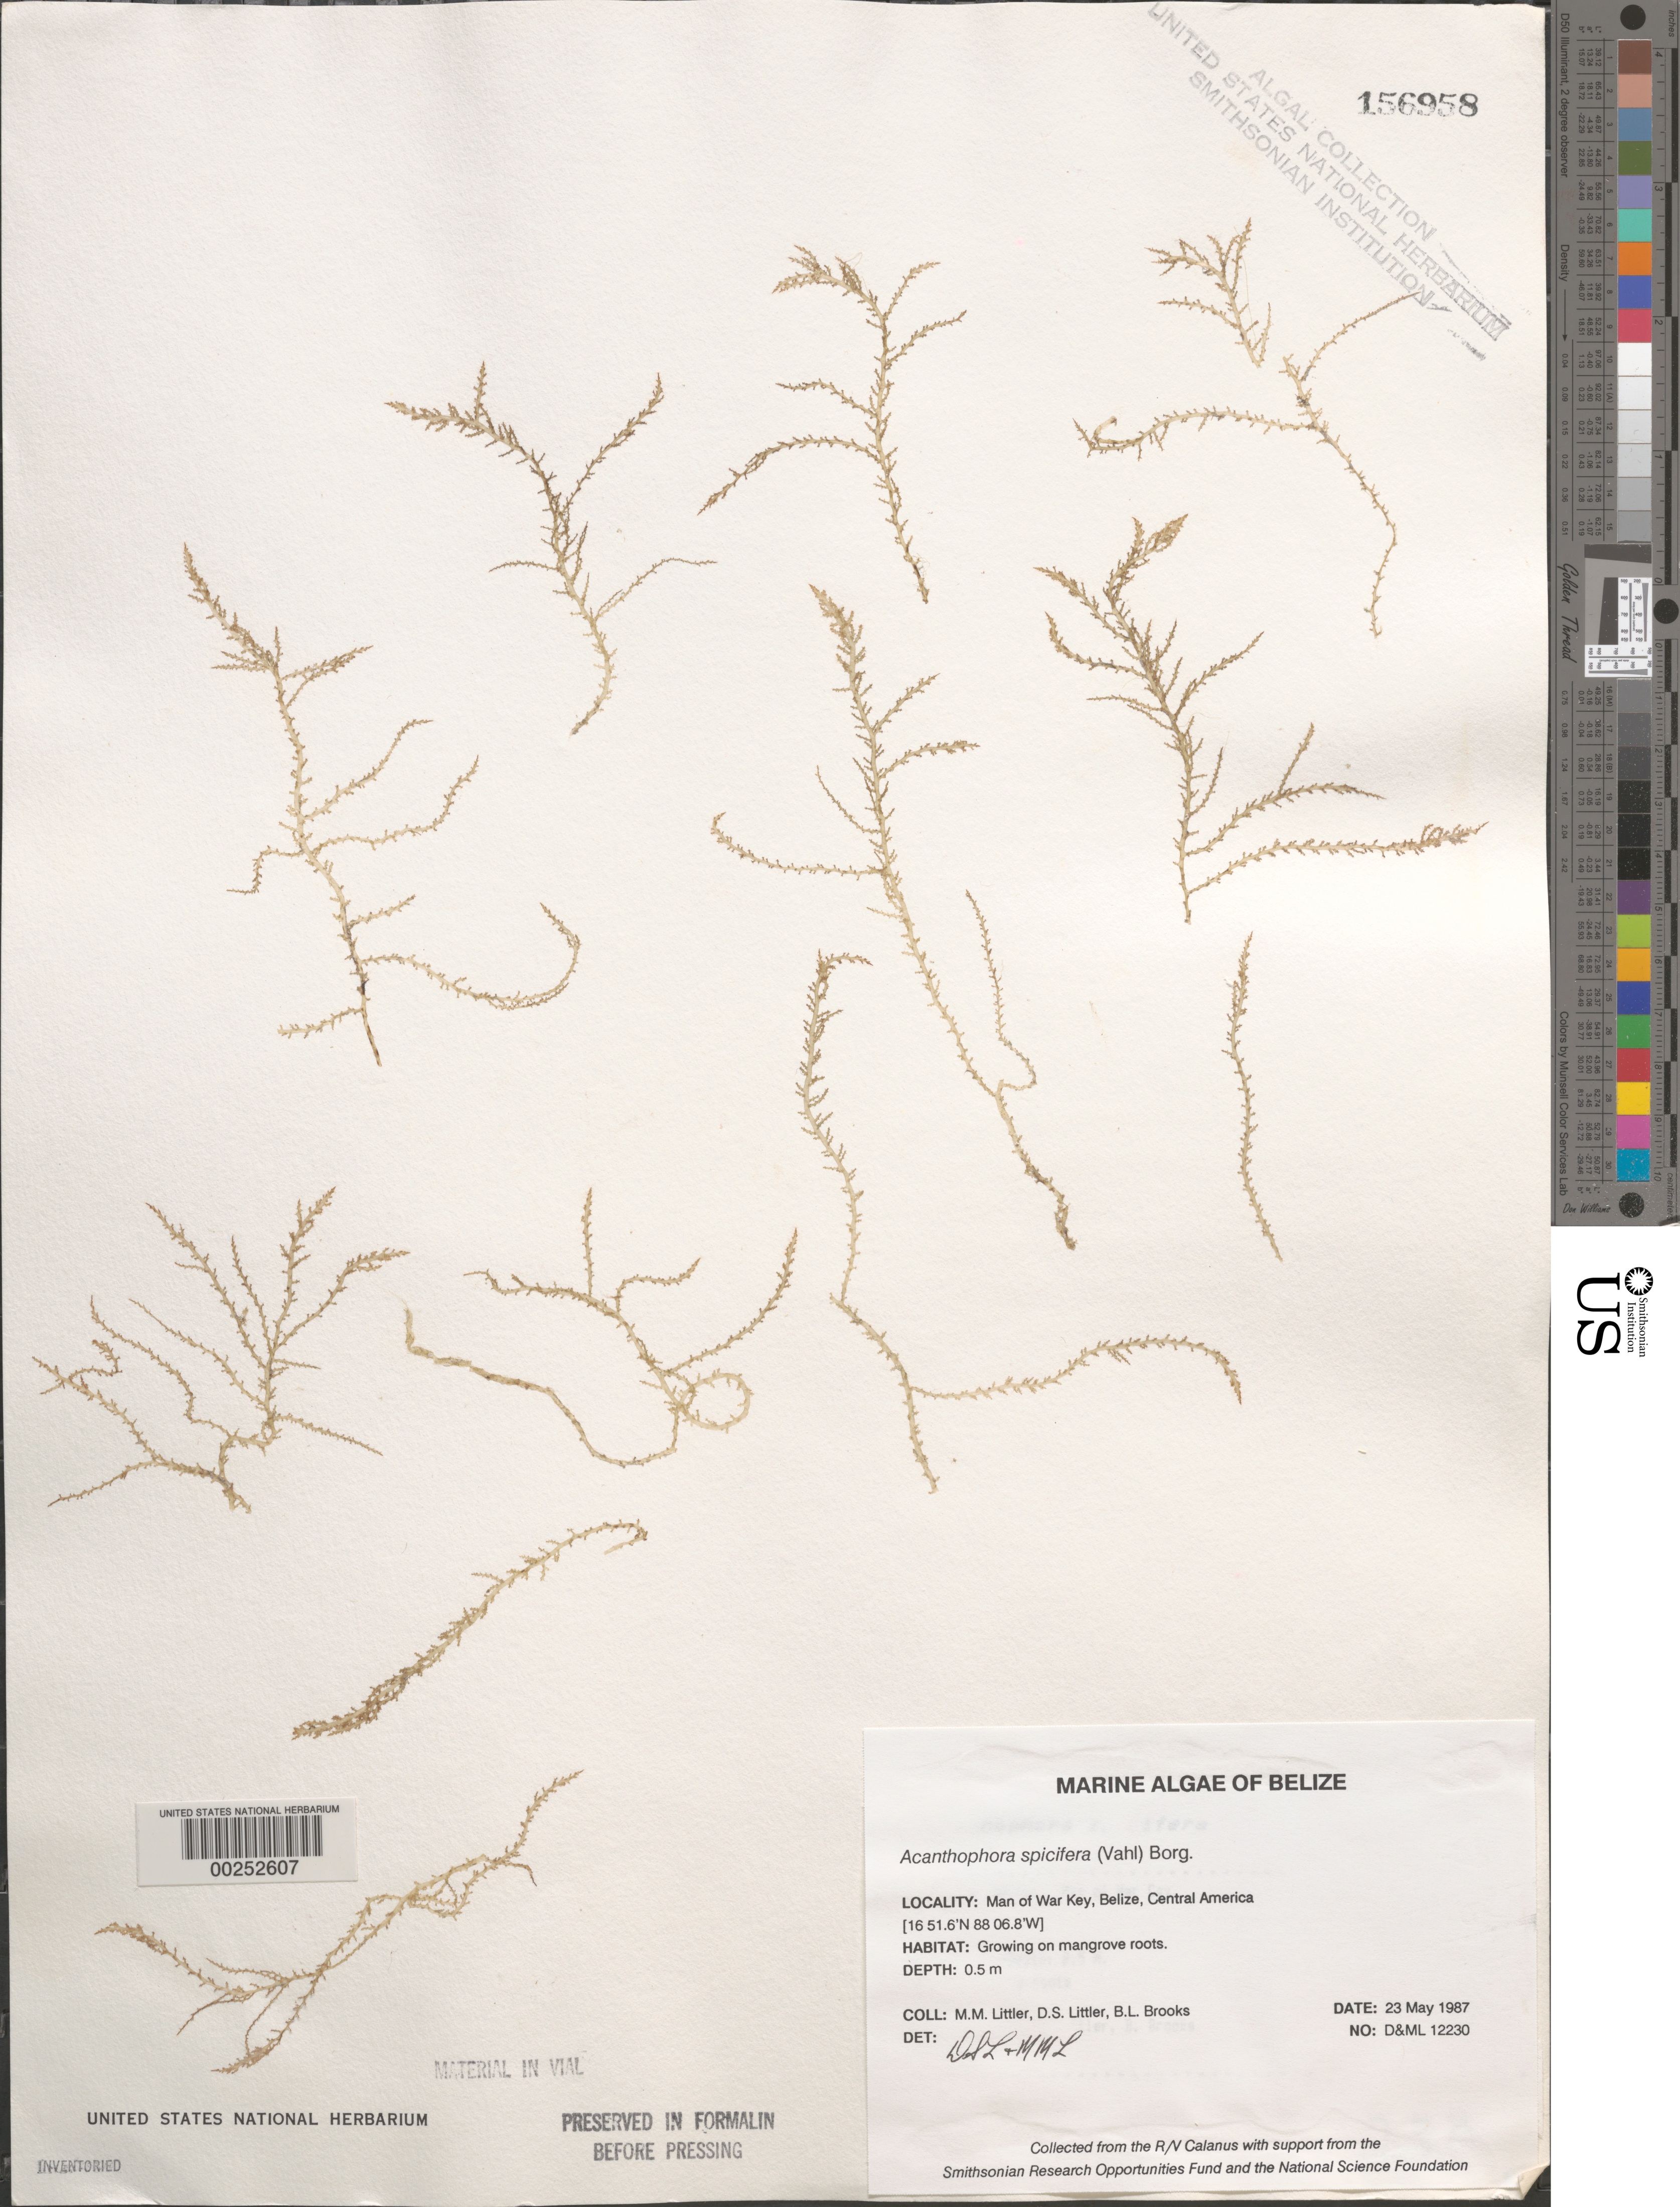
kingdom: Plantae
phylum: Rhodophyta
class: Florideophyceae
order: Ceramiales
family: Rhodomelaceae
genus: Acanthophora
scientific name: Acanthophora spicifera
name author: (Vahl) Børgesen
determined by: Littler, D. S.; Littler, M. M.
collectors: M. M. Littler, D. S. Littler & B. Brooks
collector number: D&ML 12230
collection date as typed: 23 May 1987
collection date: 1987-05-23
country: Belize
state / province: Stann Creek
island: Man of War Cay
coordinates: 16 51.6'N, 88 06.8'W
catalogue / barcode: US 156958